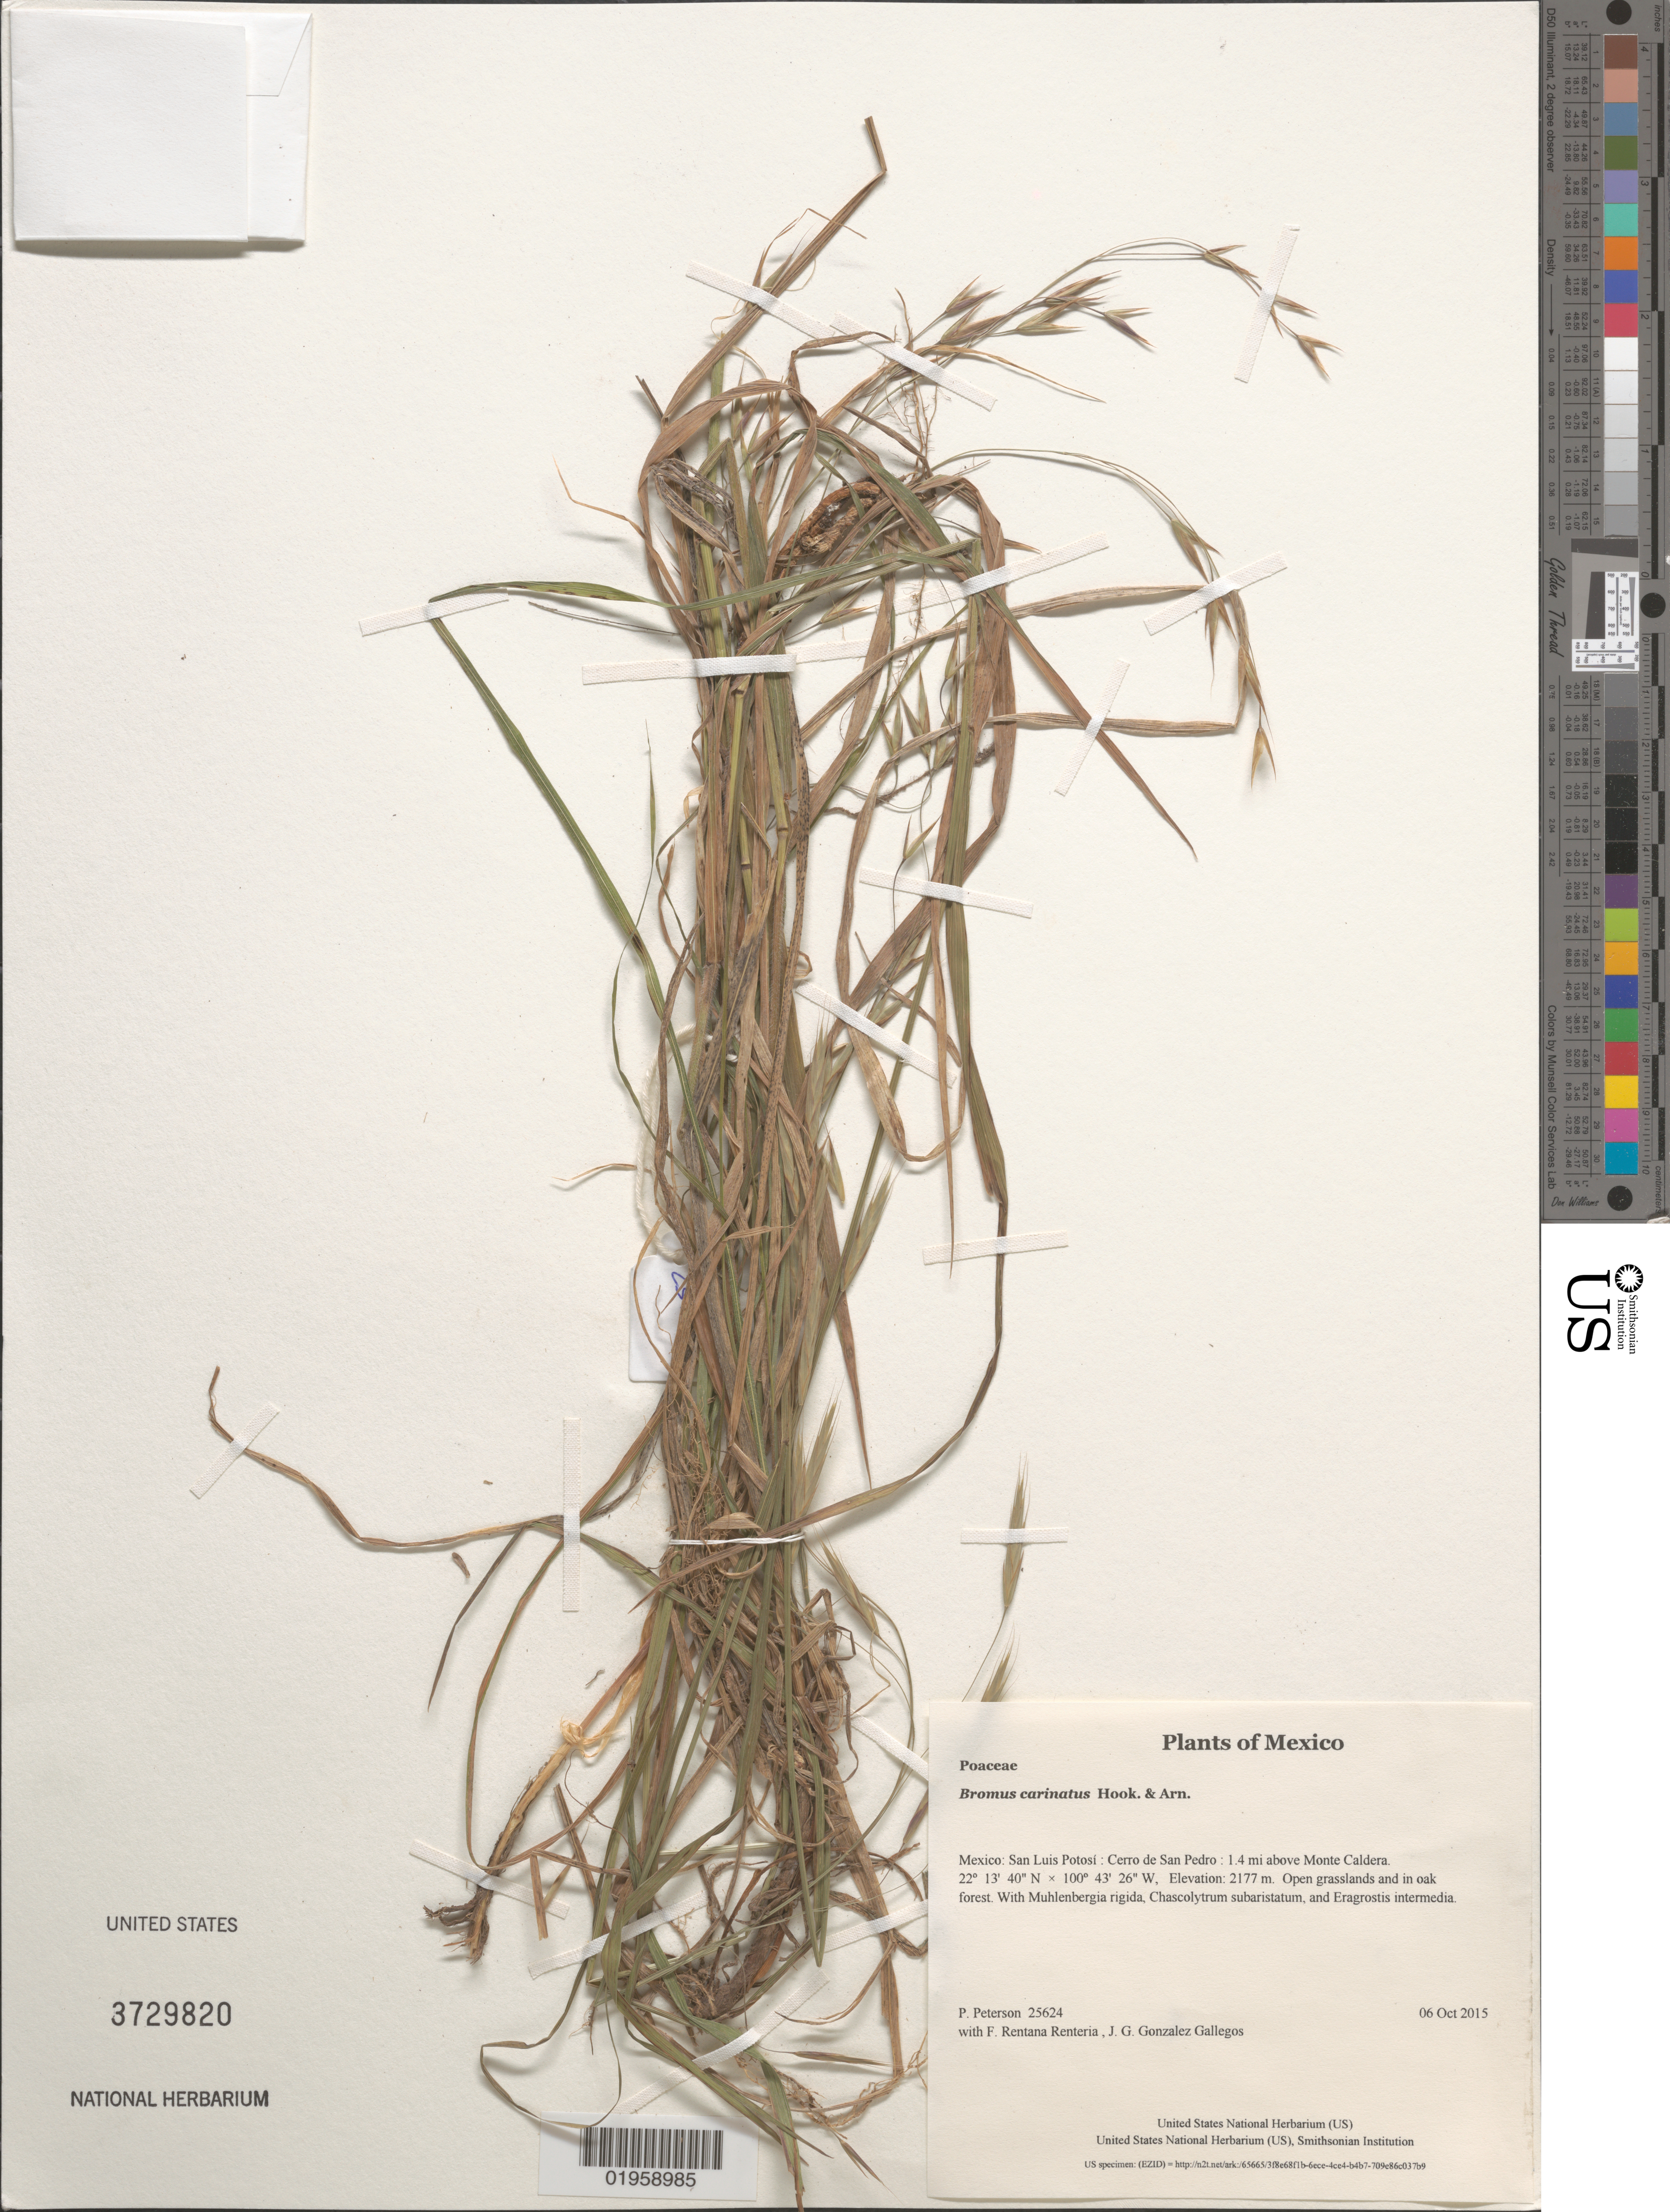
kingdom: Plantae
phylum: Tracheophyta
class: Liliopsida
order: Poales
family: Poaceae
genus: Bromus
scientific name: Bromus carinatus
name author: Hook. & Arn.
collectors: P. M. Peterson, F. Rentana Renteria & J. G. Gonzalez Gallegos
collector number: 25624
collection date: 2015-10-06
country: Mexico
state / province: San Luis Potosí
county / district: Cerro de San Pedro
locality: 1.4 mi above Monte Caldera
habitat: Open grasslands and in oak forest.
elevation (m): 2177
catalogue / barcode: US 3729820